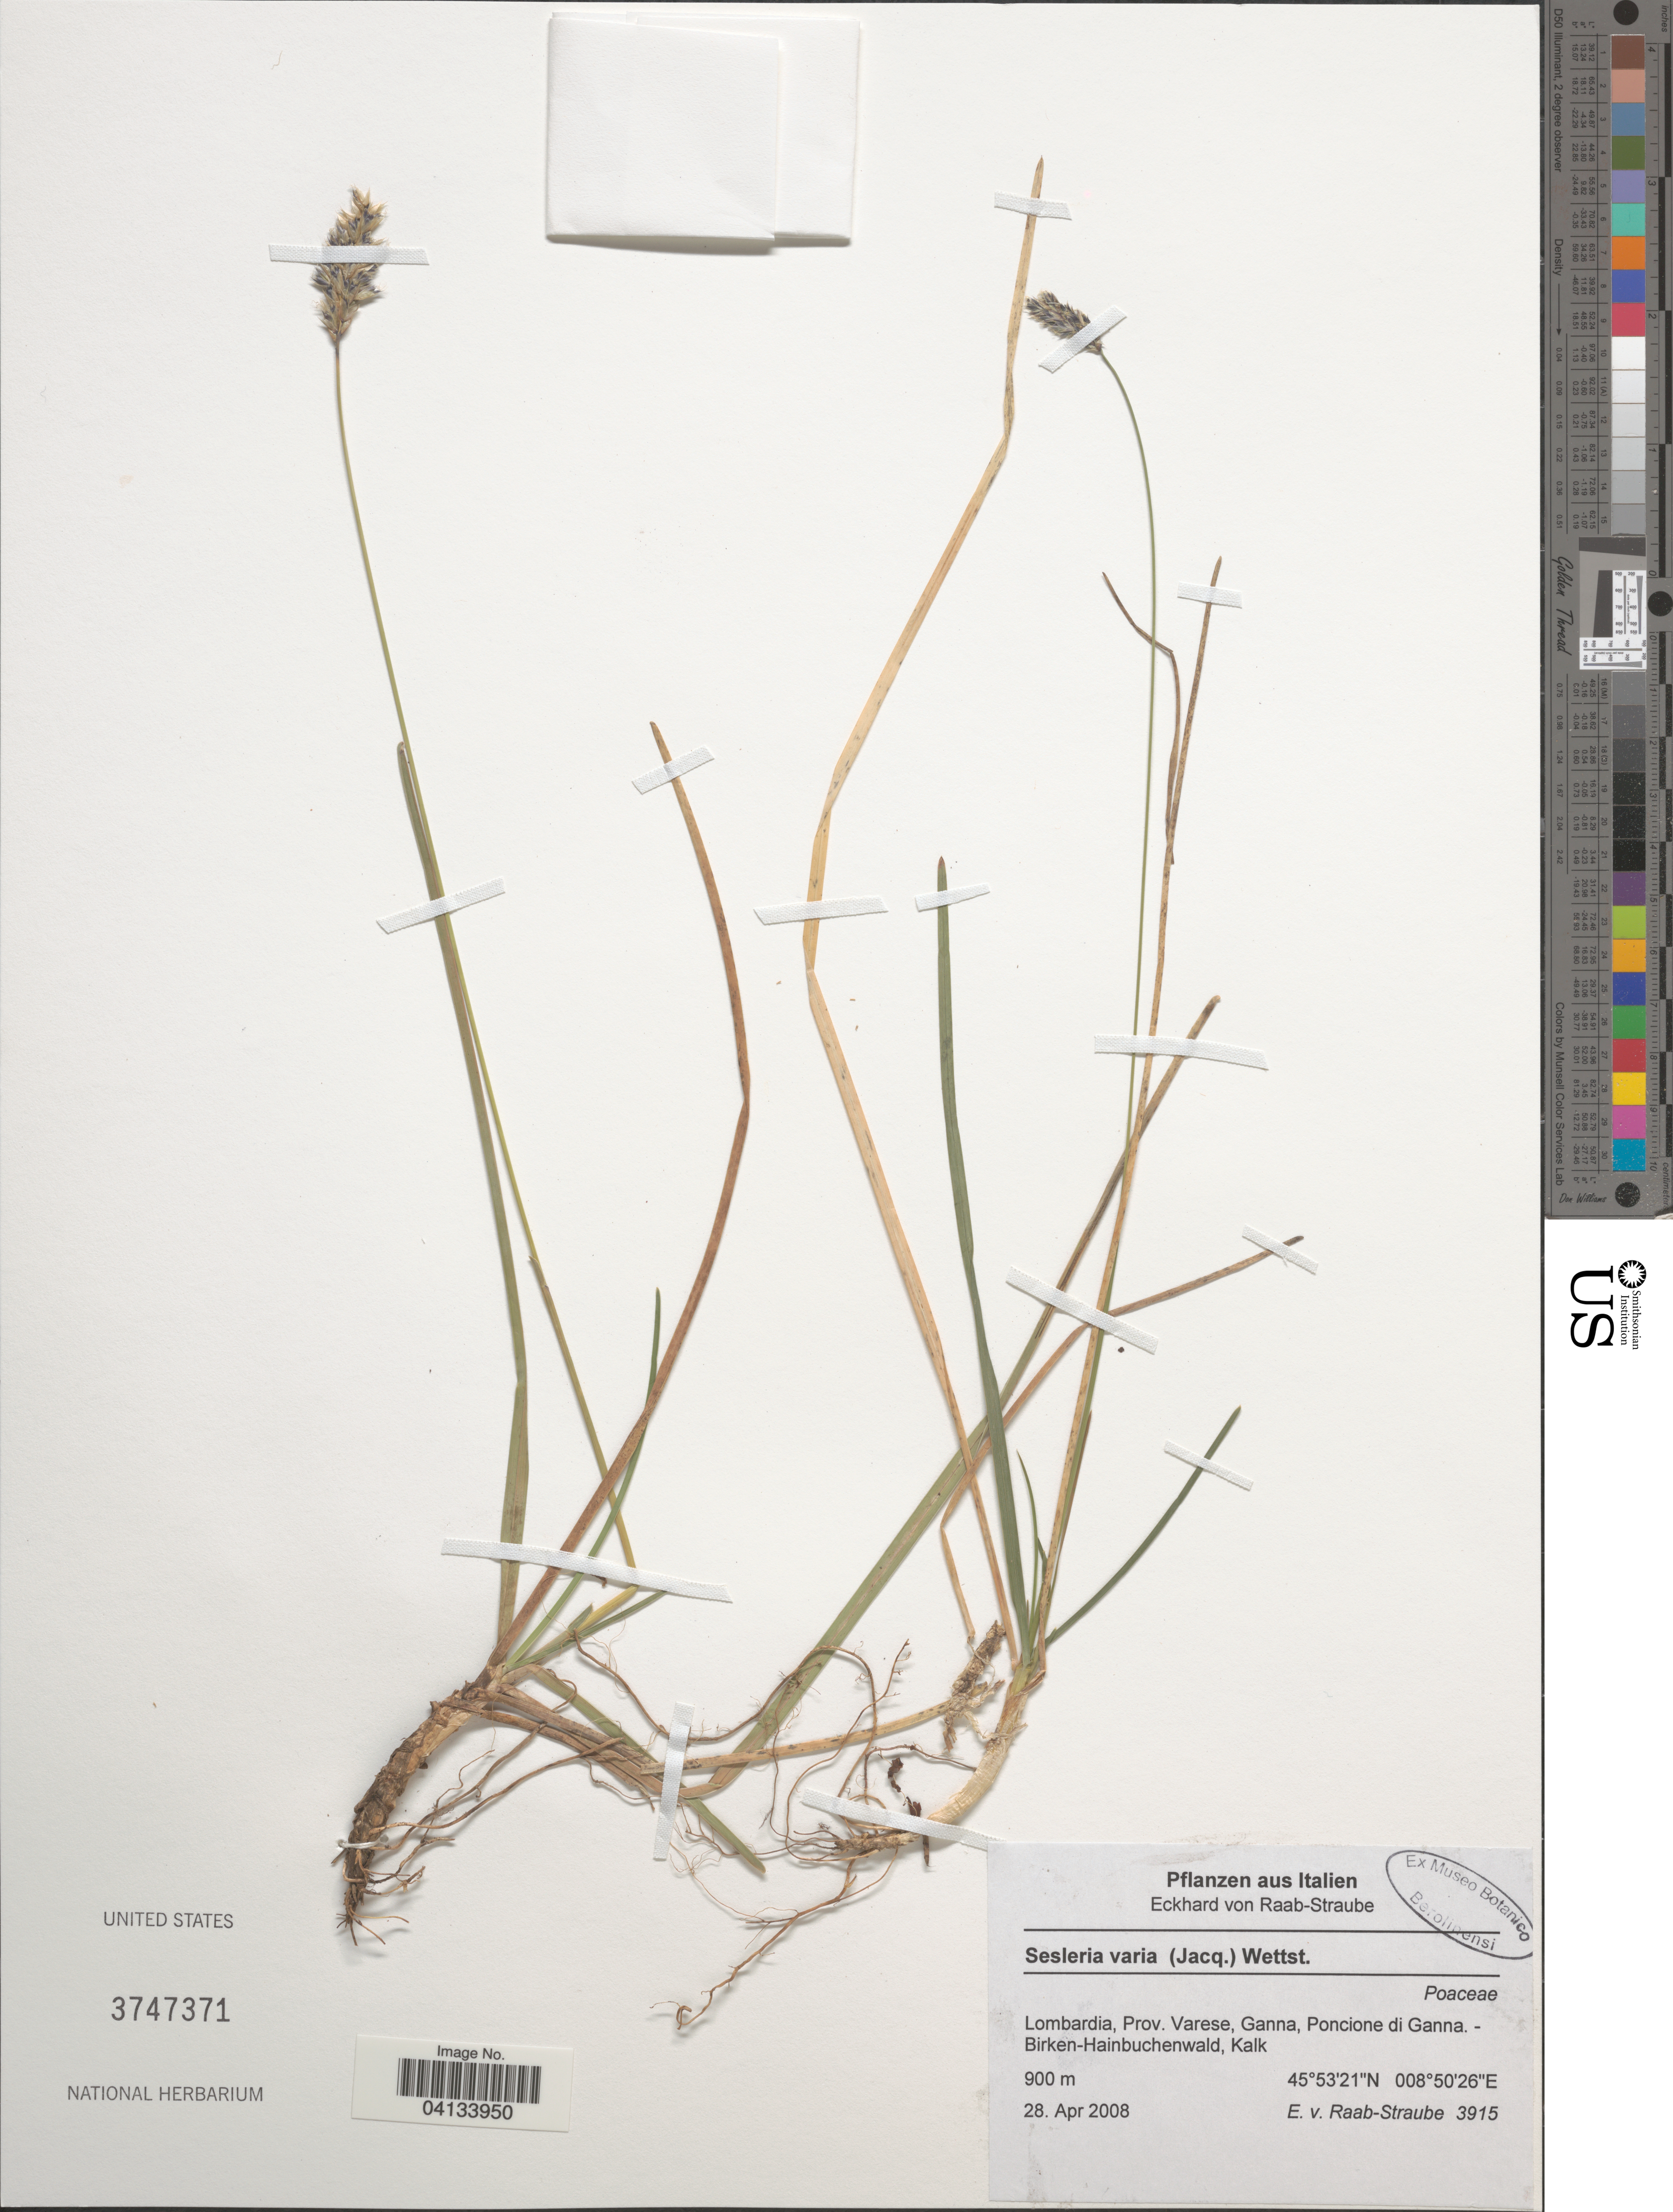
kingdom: Plantae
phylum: Tracheophyta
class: Liliopsida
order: Poales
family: Poaceae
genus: Sesleria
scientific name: Sesleria varia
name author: (Jacq.) Wettst.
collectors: E. Raab-Straube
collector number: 3915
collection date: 2008-04-28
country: Italy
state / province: Lombardy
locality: Lombardia, Prov. Varese, Ganna, Poncione di Ganna.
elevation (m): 900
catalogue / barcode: US 3747371